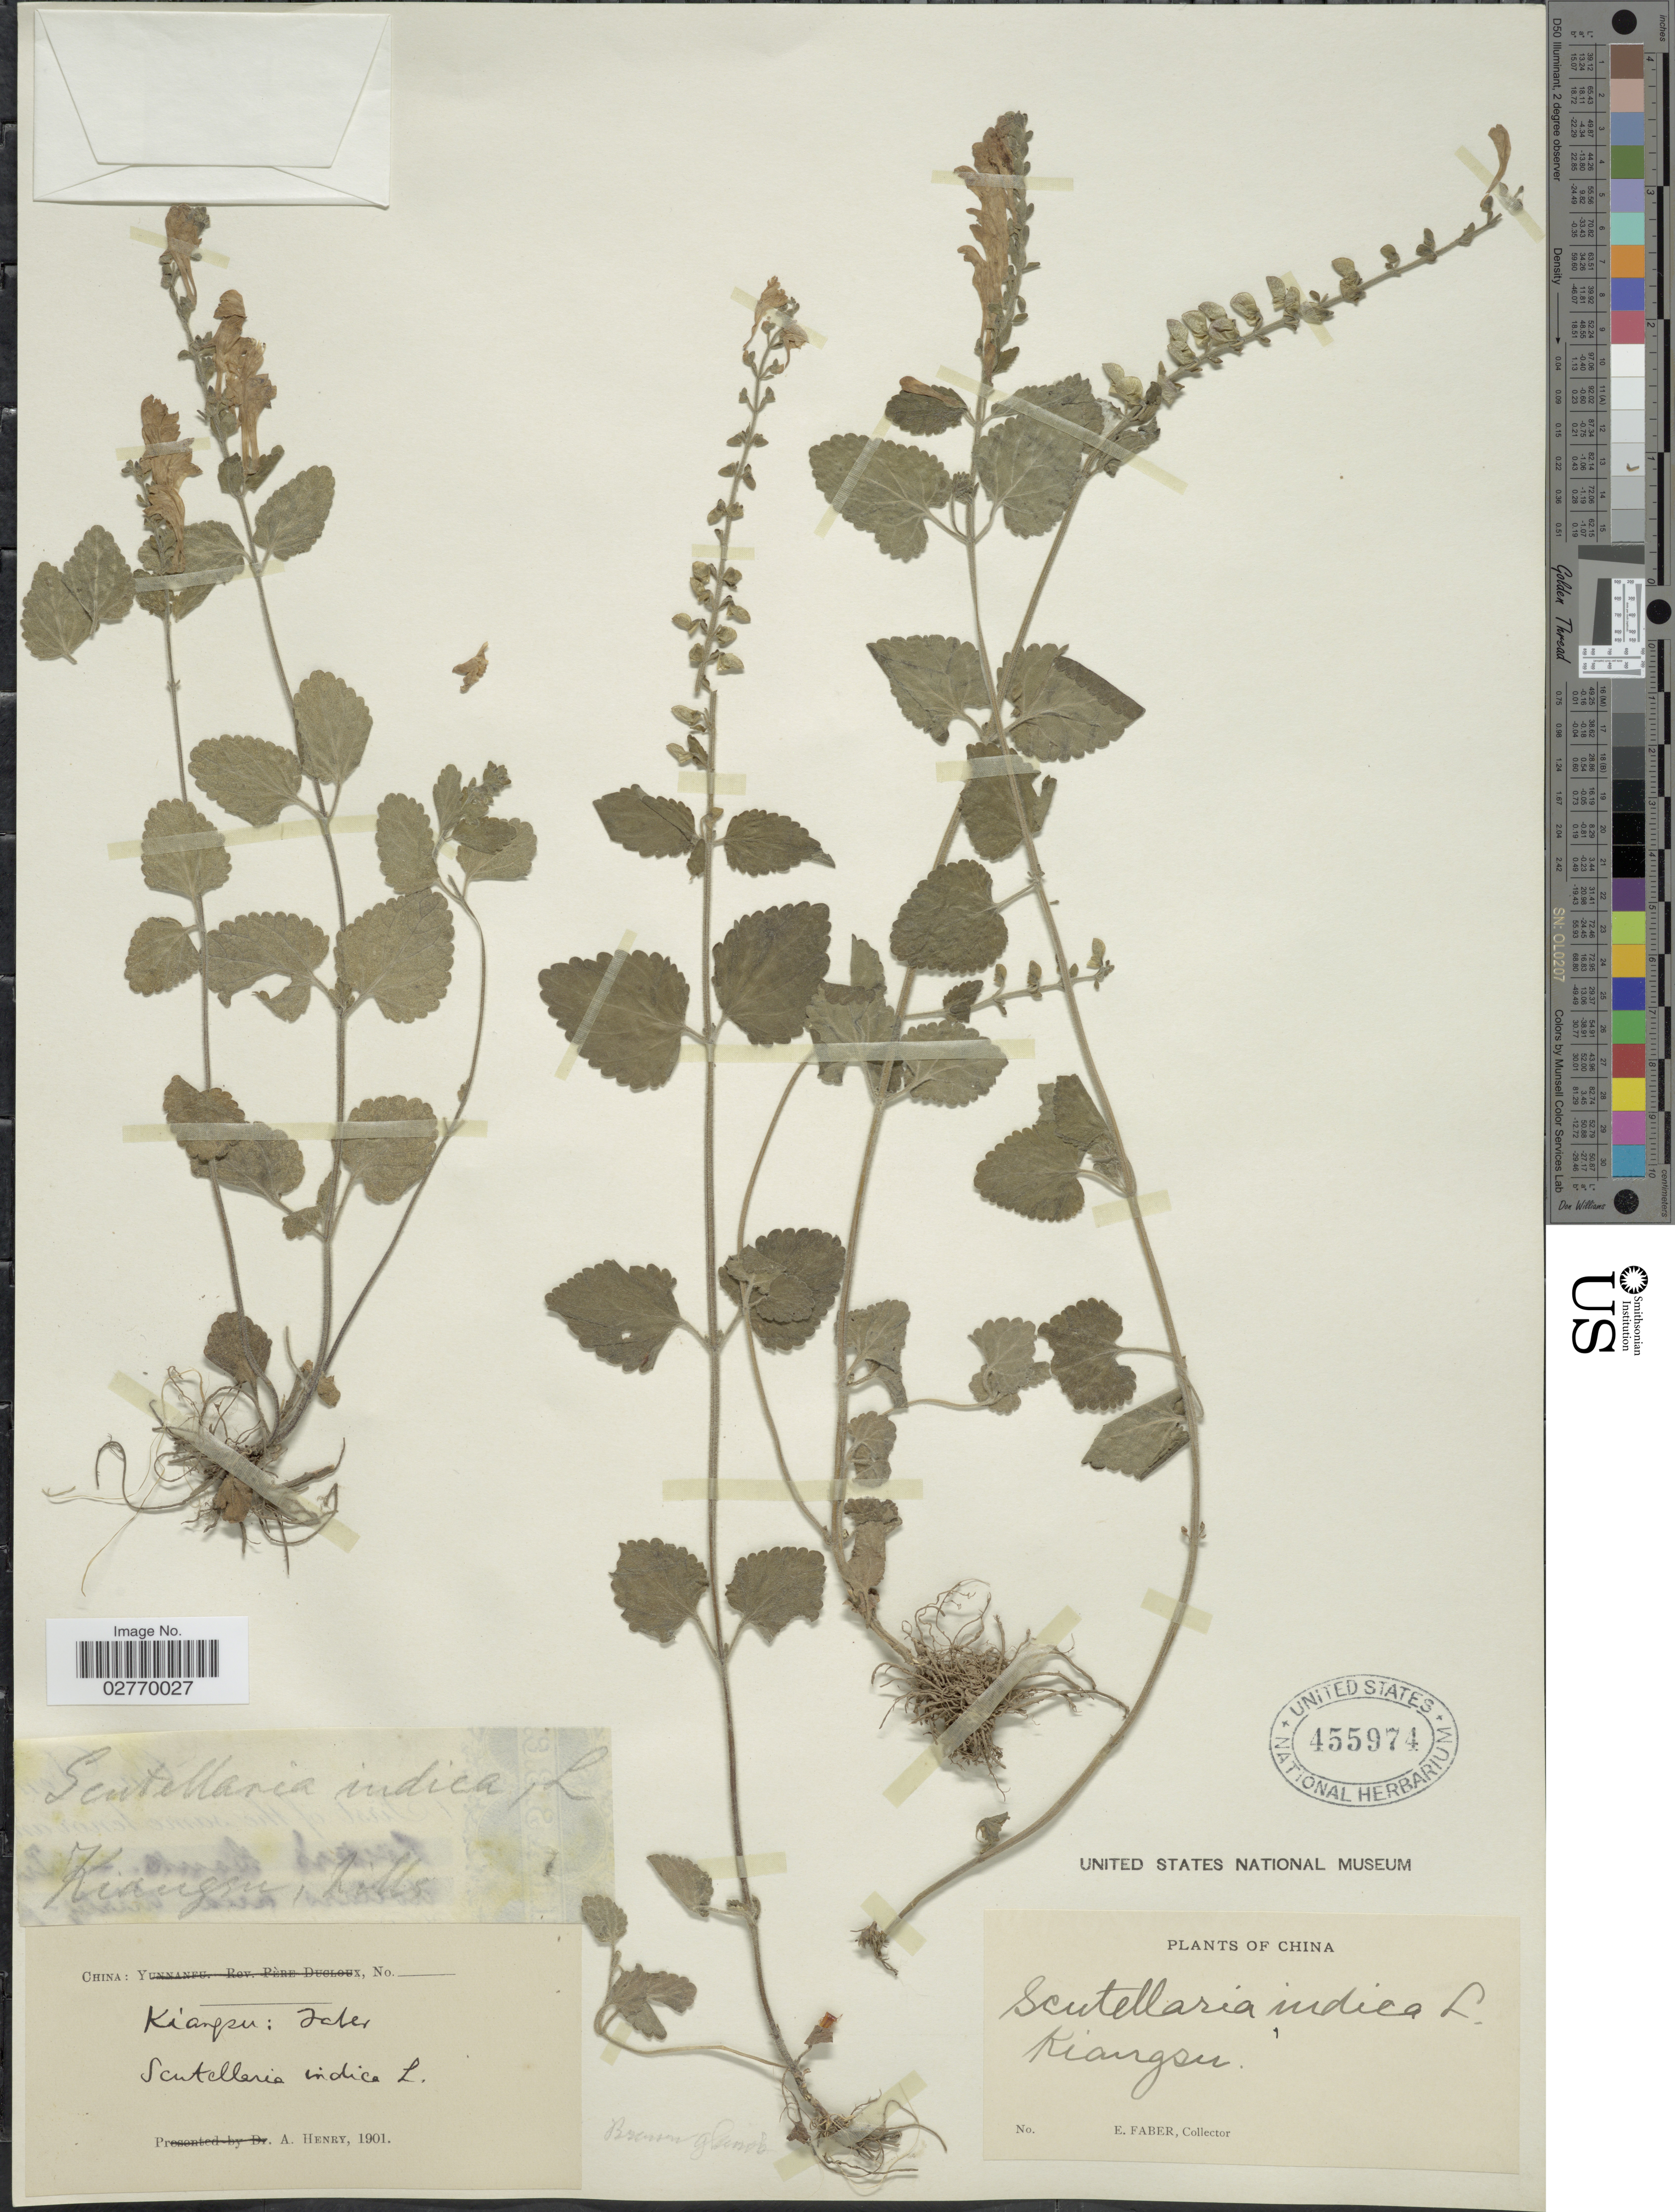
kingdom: Plantae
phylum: Tracheophyta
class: Magnoliopsida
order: Lamiales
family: Lamiaceae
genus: Scutellaria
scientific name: Scutellaria indica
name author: L.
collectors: E. Faber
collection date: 1901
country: China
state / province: Jiangsu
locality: Kiangsu, hills.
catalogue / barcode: US 455974